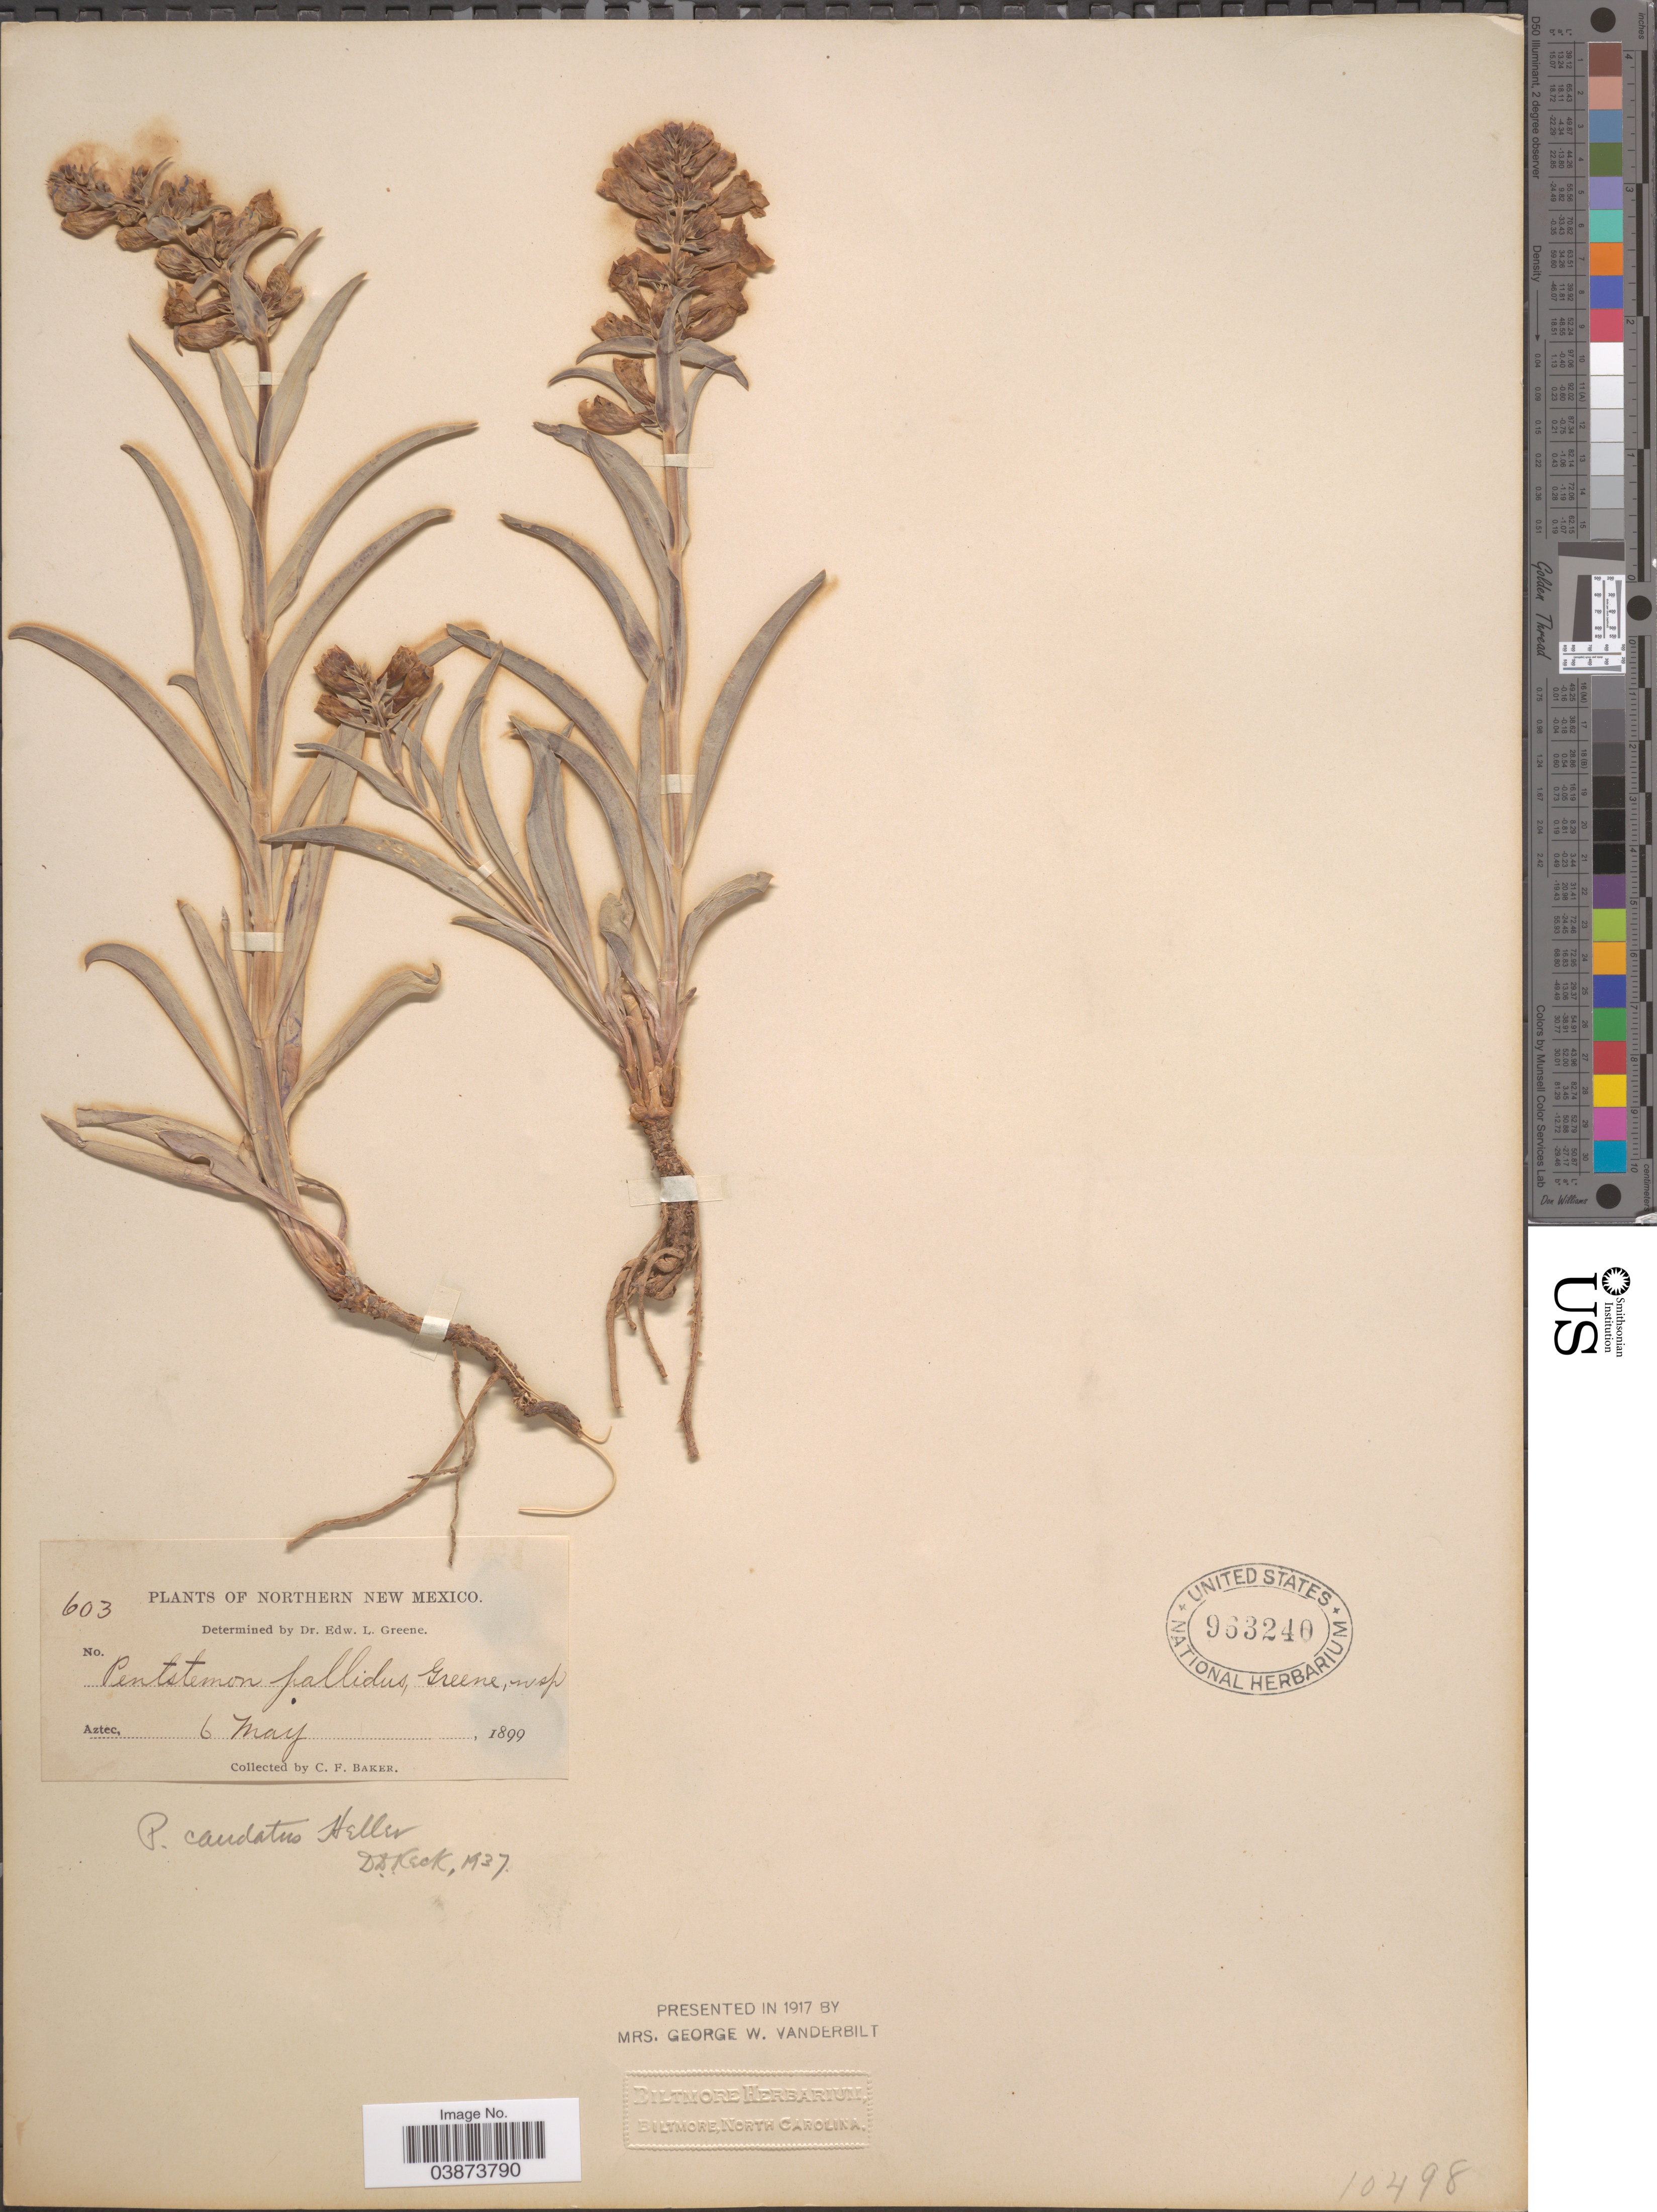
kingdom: Plantae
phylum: Tracheophyta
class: Magnoliopsida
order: Lamiales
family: Plantaginaceae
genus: Penstemon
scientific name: Penstemon caudatus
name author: A. Heller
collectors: C. F. Baker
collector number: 603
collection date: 1899-05-06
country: United States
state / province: New Mexico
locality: Northern New Mexico.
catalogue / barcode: US 963240